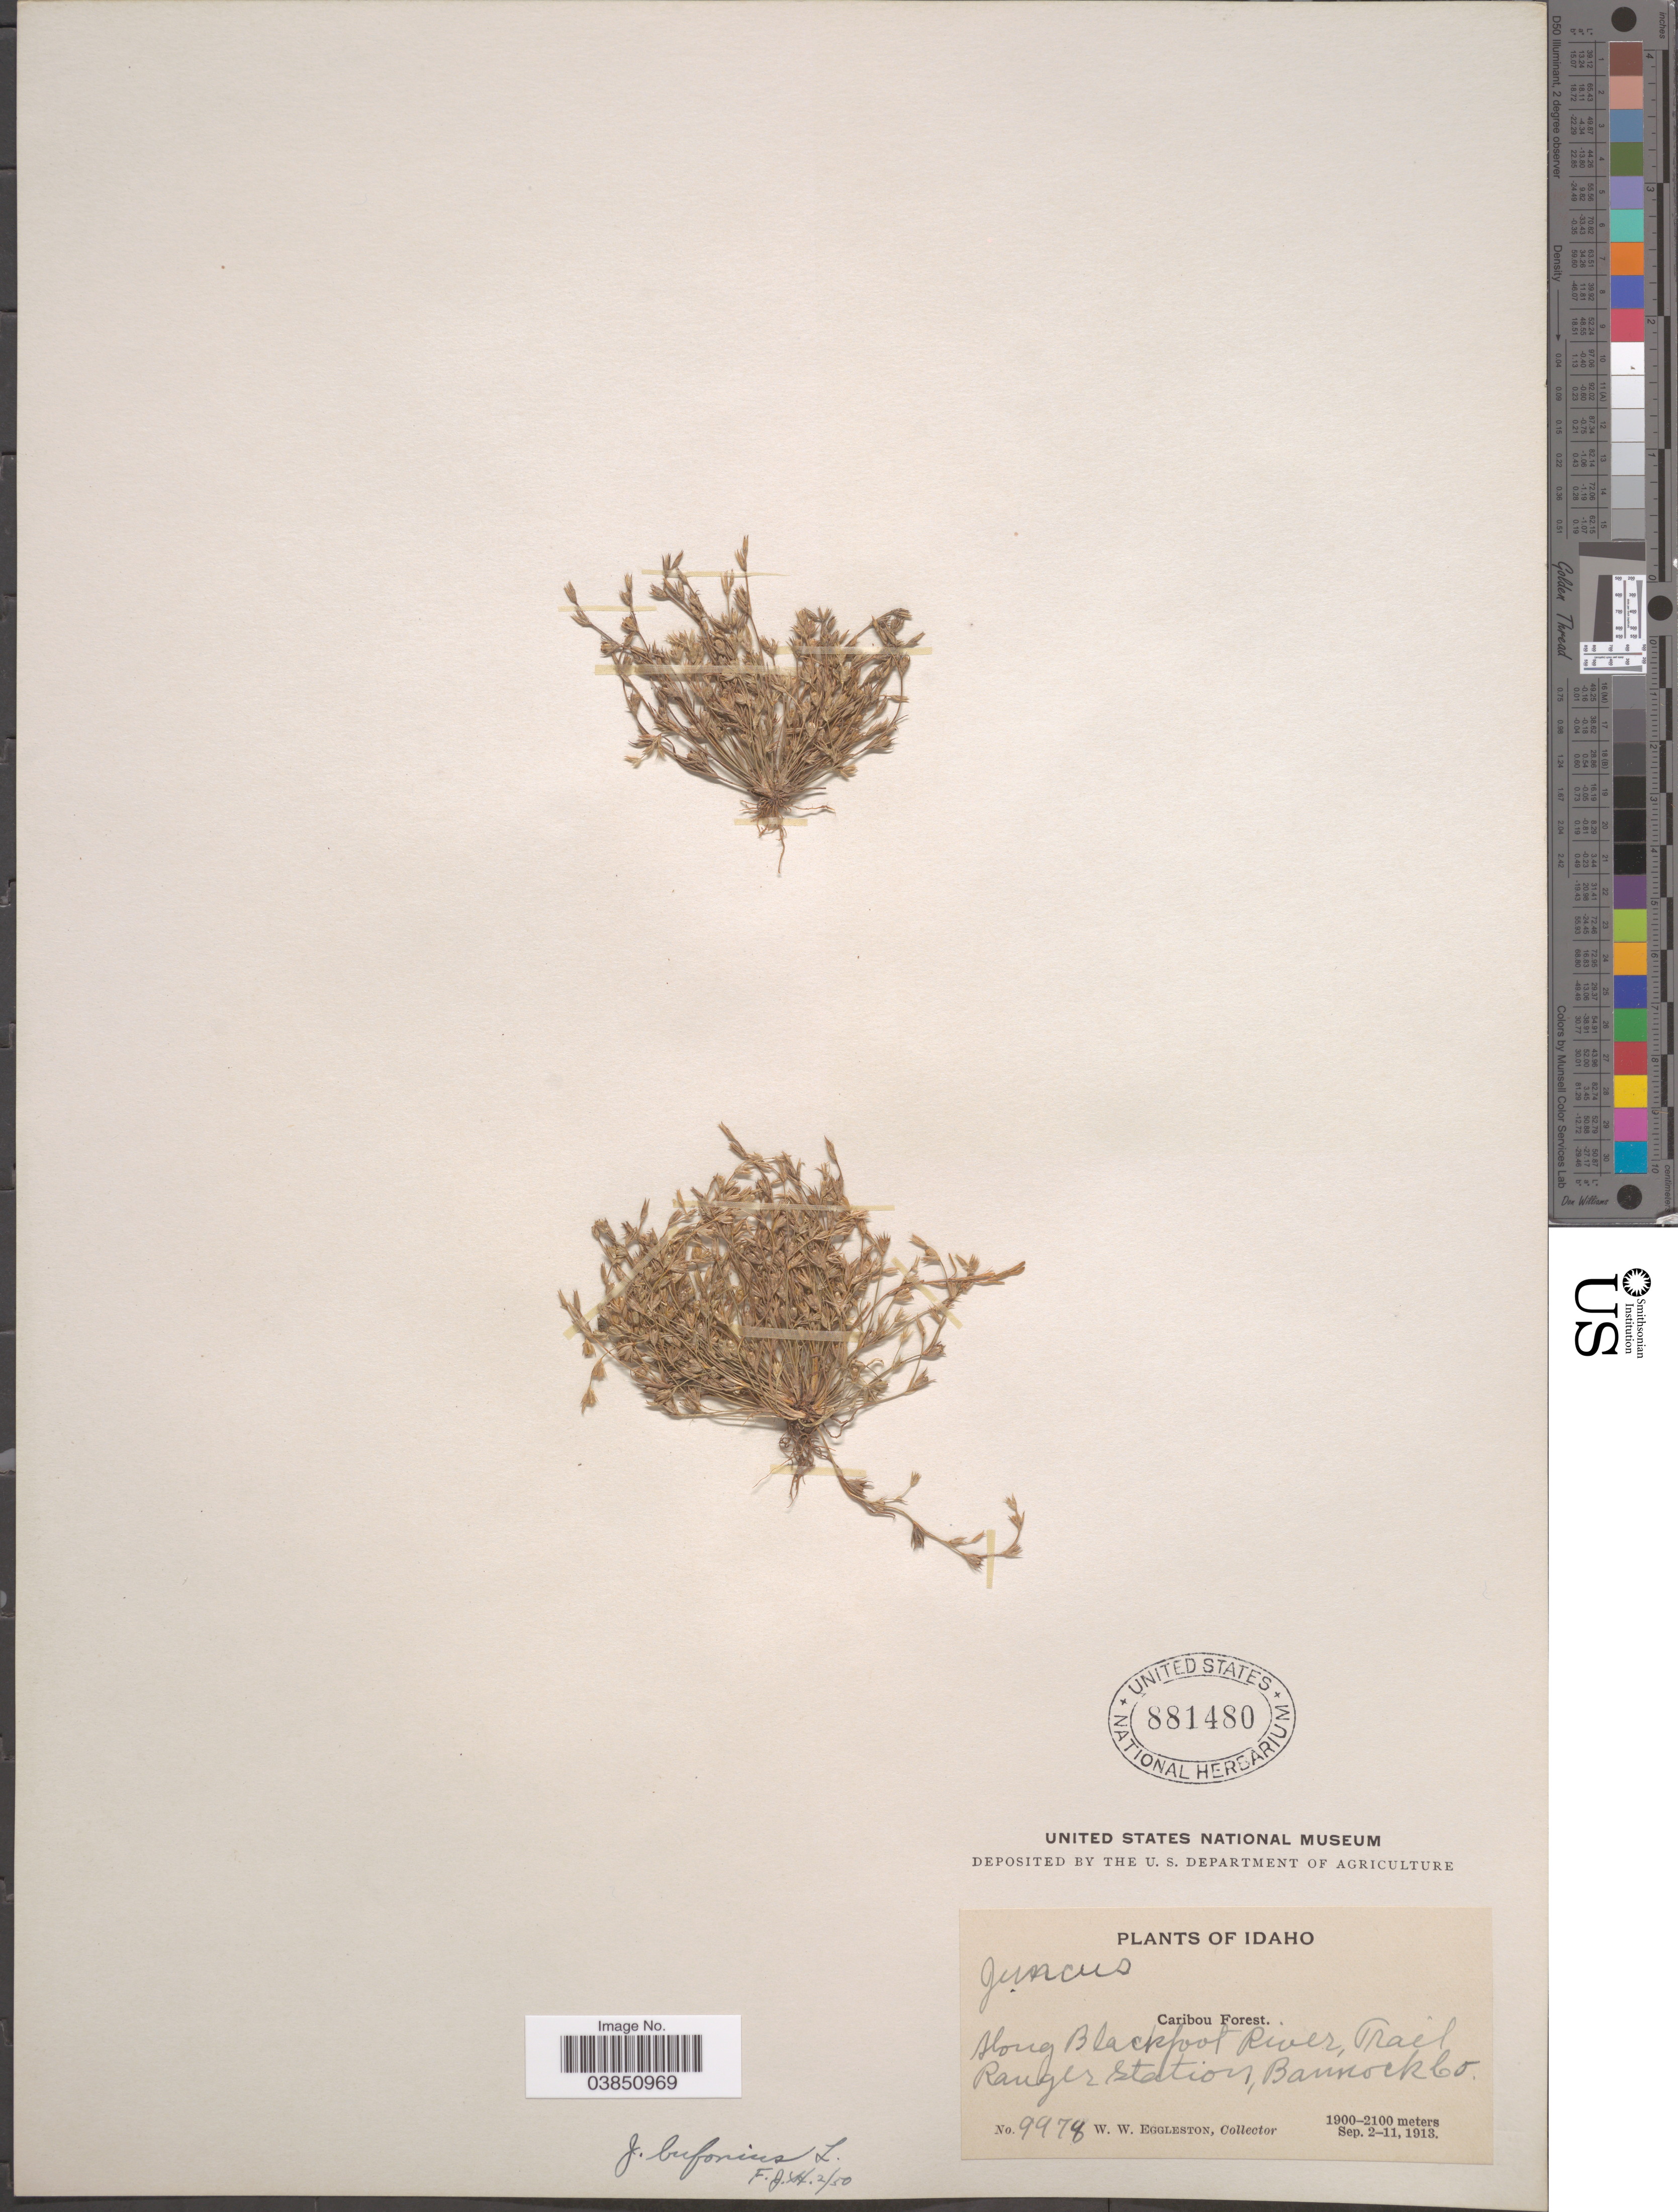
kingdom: Plantae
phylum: Tracheophyta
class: Liliopsida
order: Poales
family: Juncaceae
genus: Juncus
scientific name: Juncus bufonius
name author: L.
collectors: W. W. Eggleston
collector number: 9978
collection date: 1913-09-02/1913-09-11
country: United States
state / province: Idaho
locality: Caribou Forest. Along Blackpoot River, Trail Ranger station, Bannock Co.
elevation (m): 1900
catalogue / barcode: US 881480